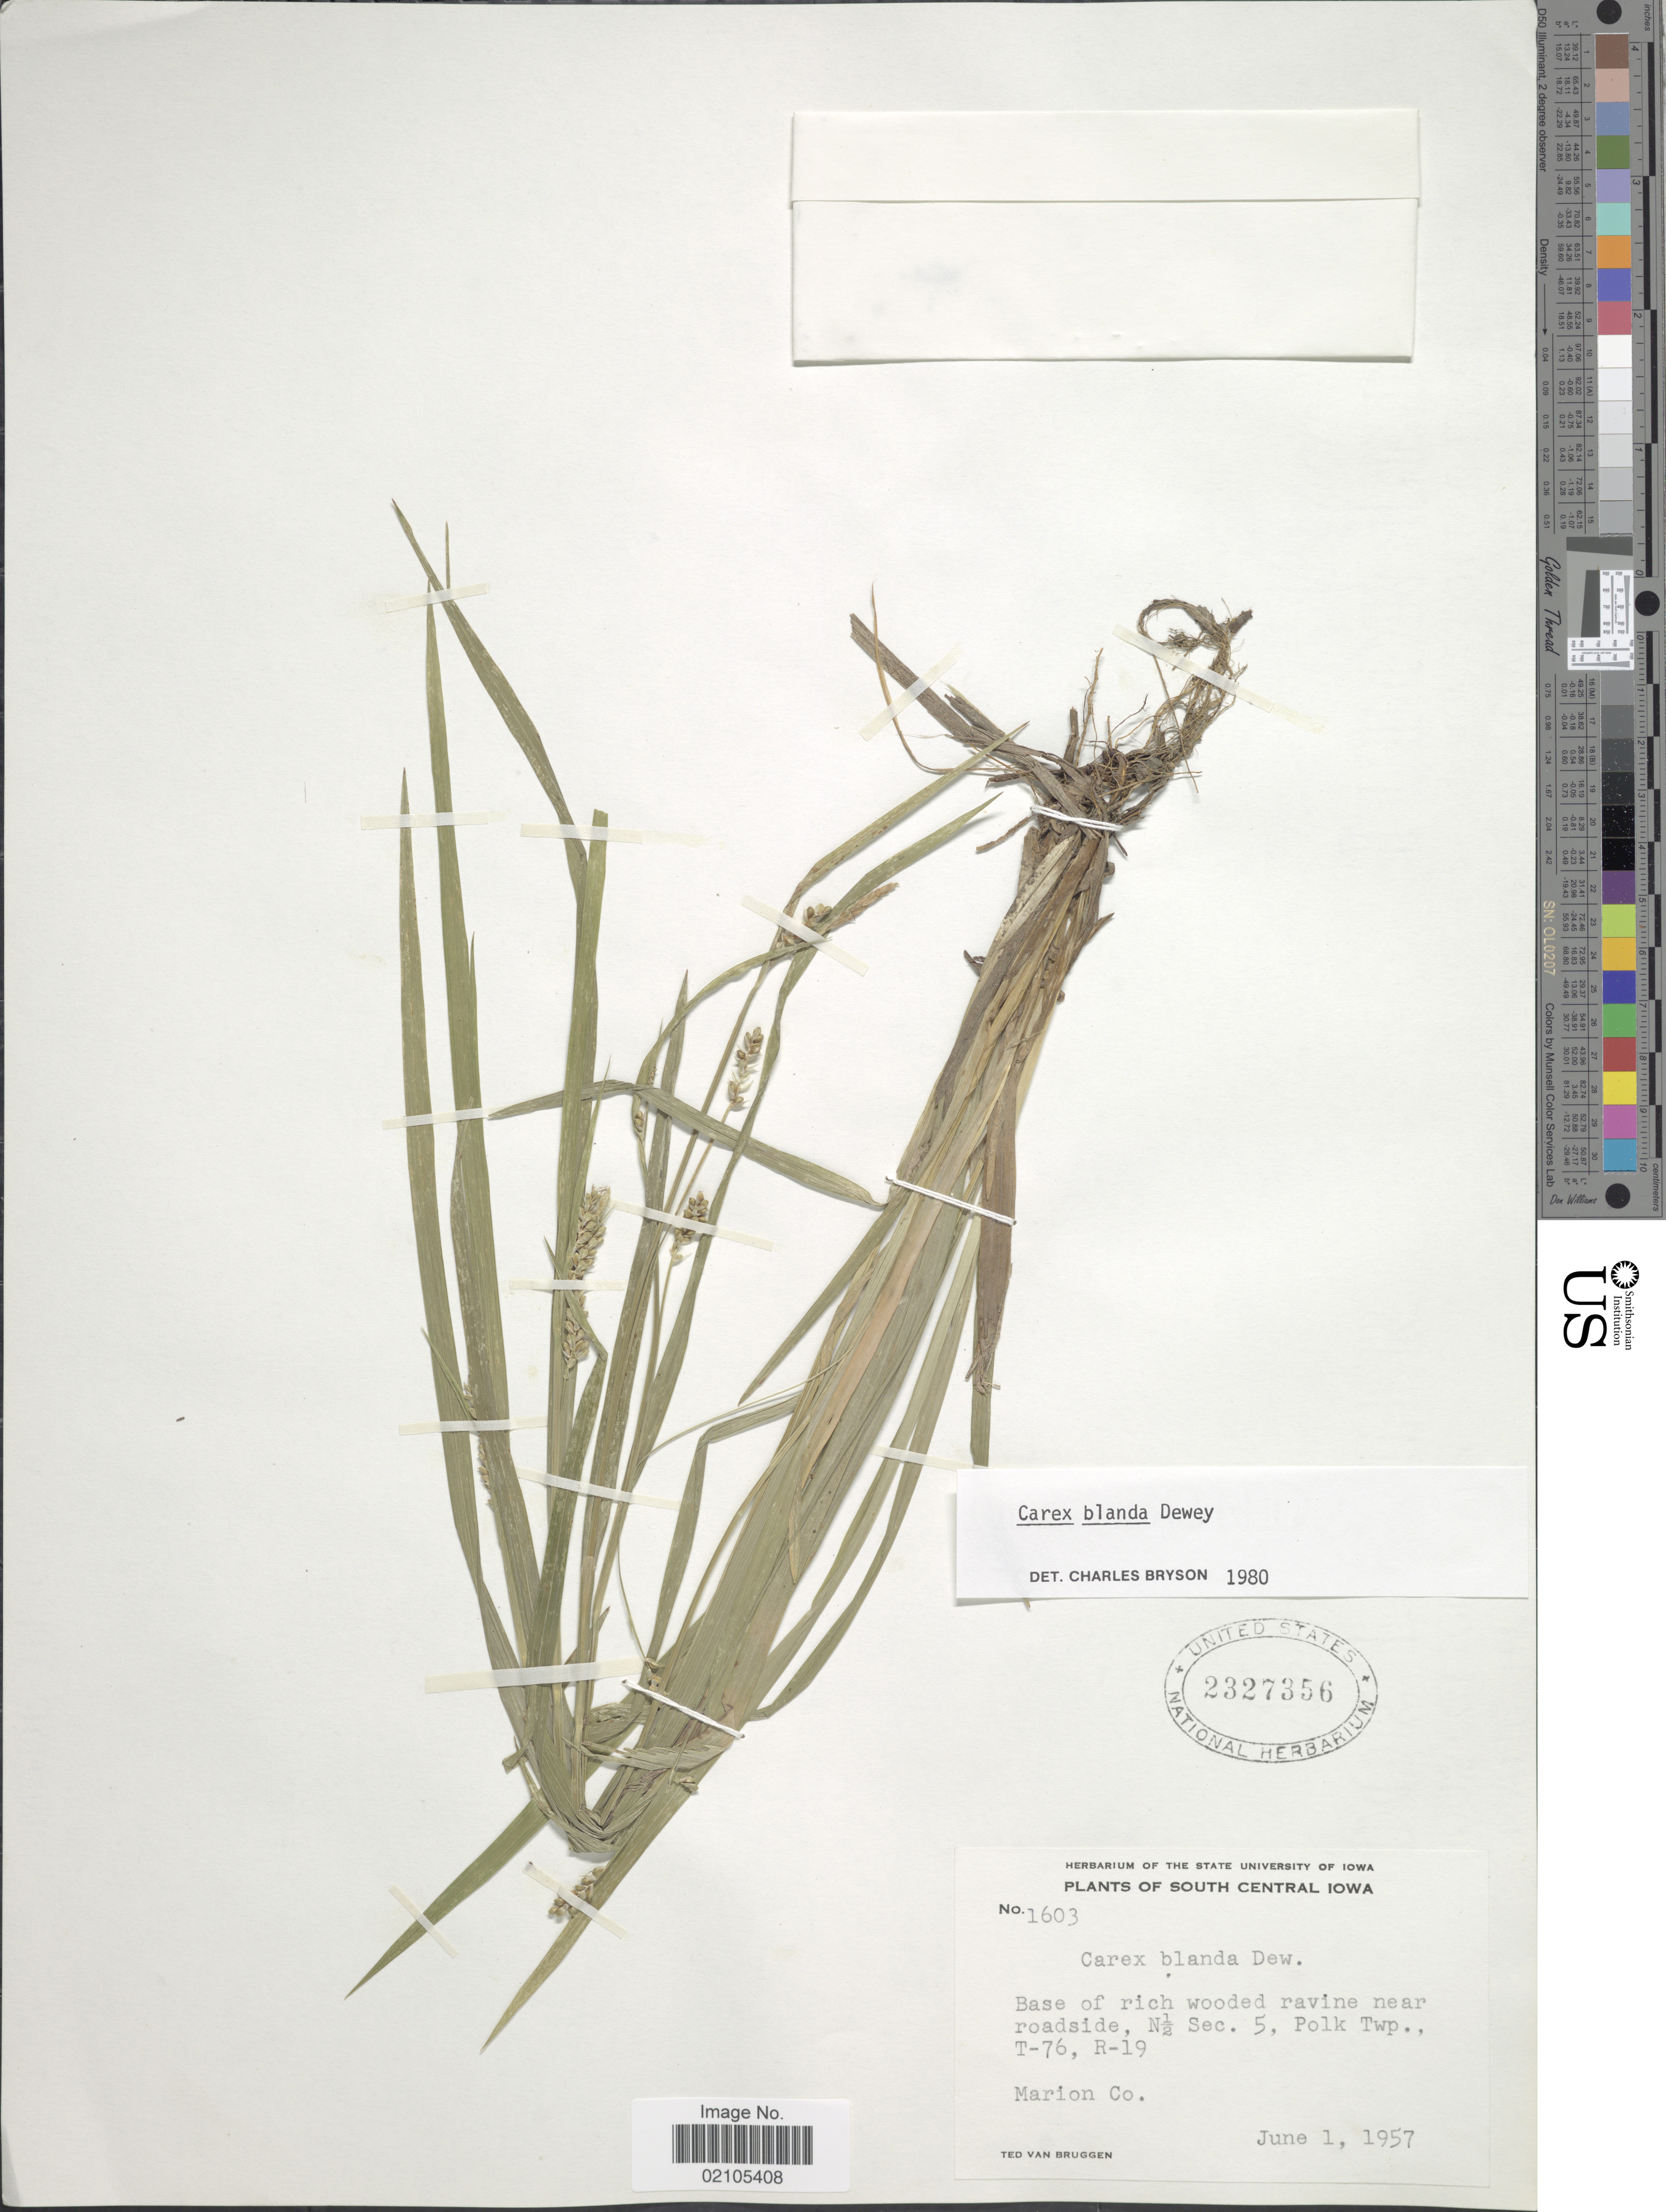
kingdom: Plantae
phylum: Tracheophyta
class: Liliopsida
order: Poales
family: Cyperaceae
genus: Carex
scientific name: Carex blanda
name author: Dewey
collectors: T. van Bruggen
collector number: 1603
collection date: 1957-06-01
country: United States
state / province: Iowa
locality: South Central Iowa. Base of rich wooded ravine near roadside, N1/2 Sec. 5, Polk Twp., T-76, R-19. Marion Co.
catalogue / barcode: US 2327356